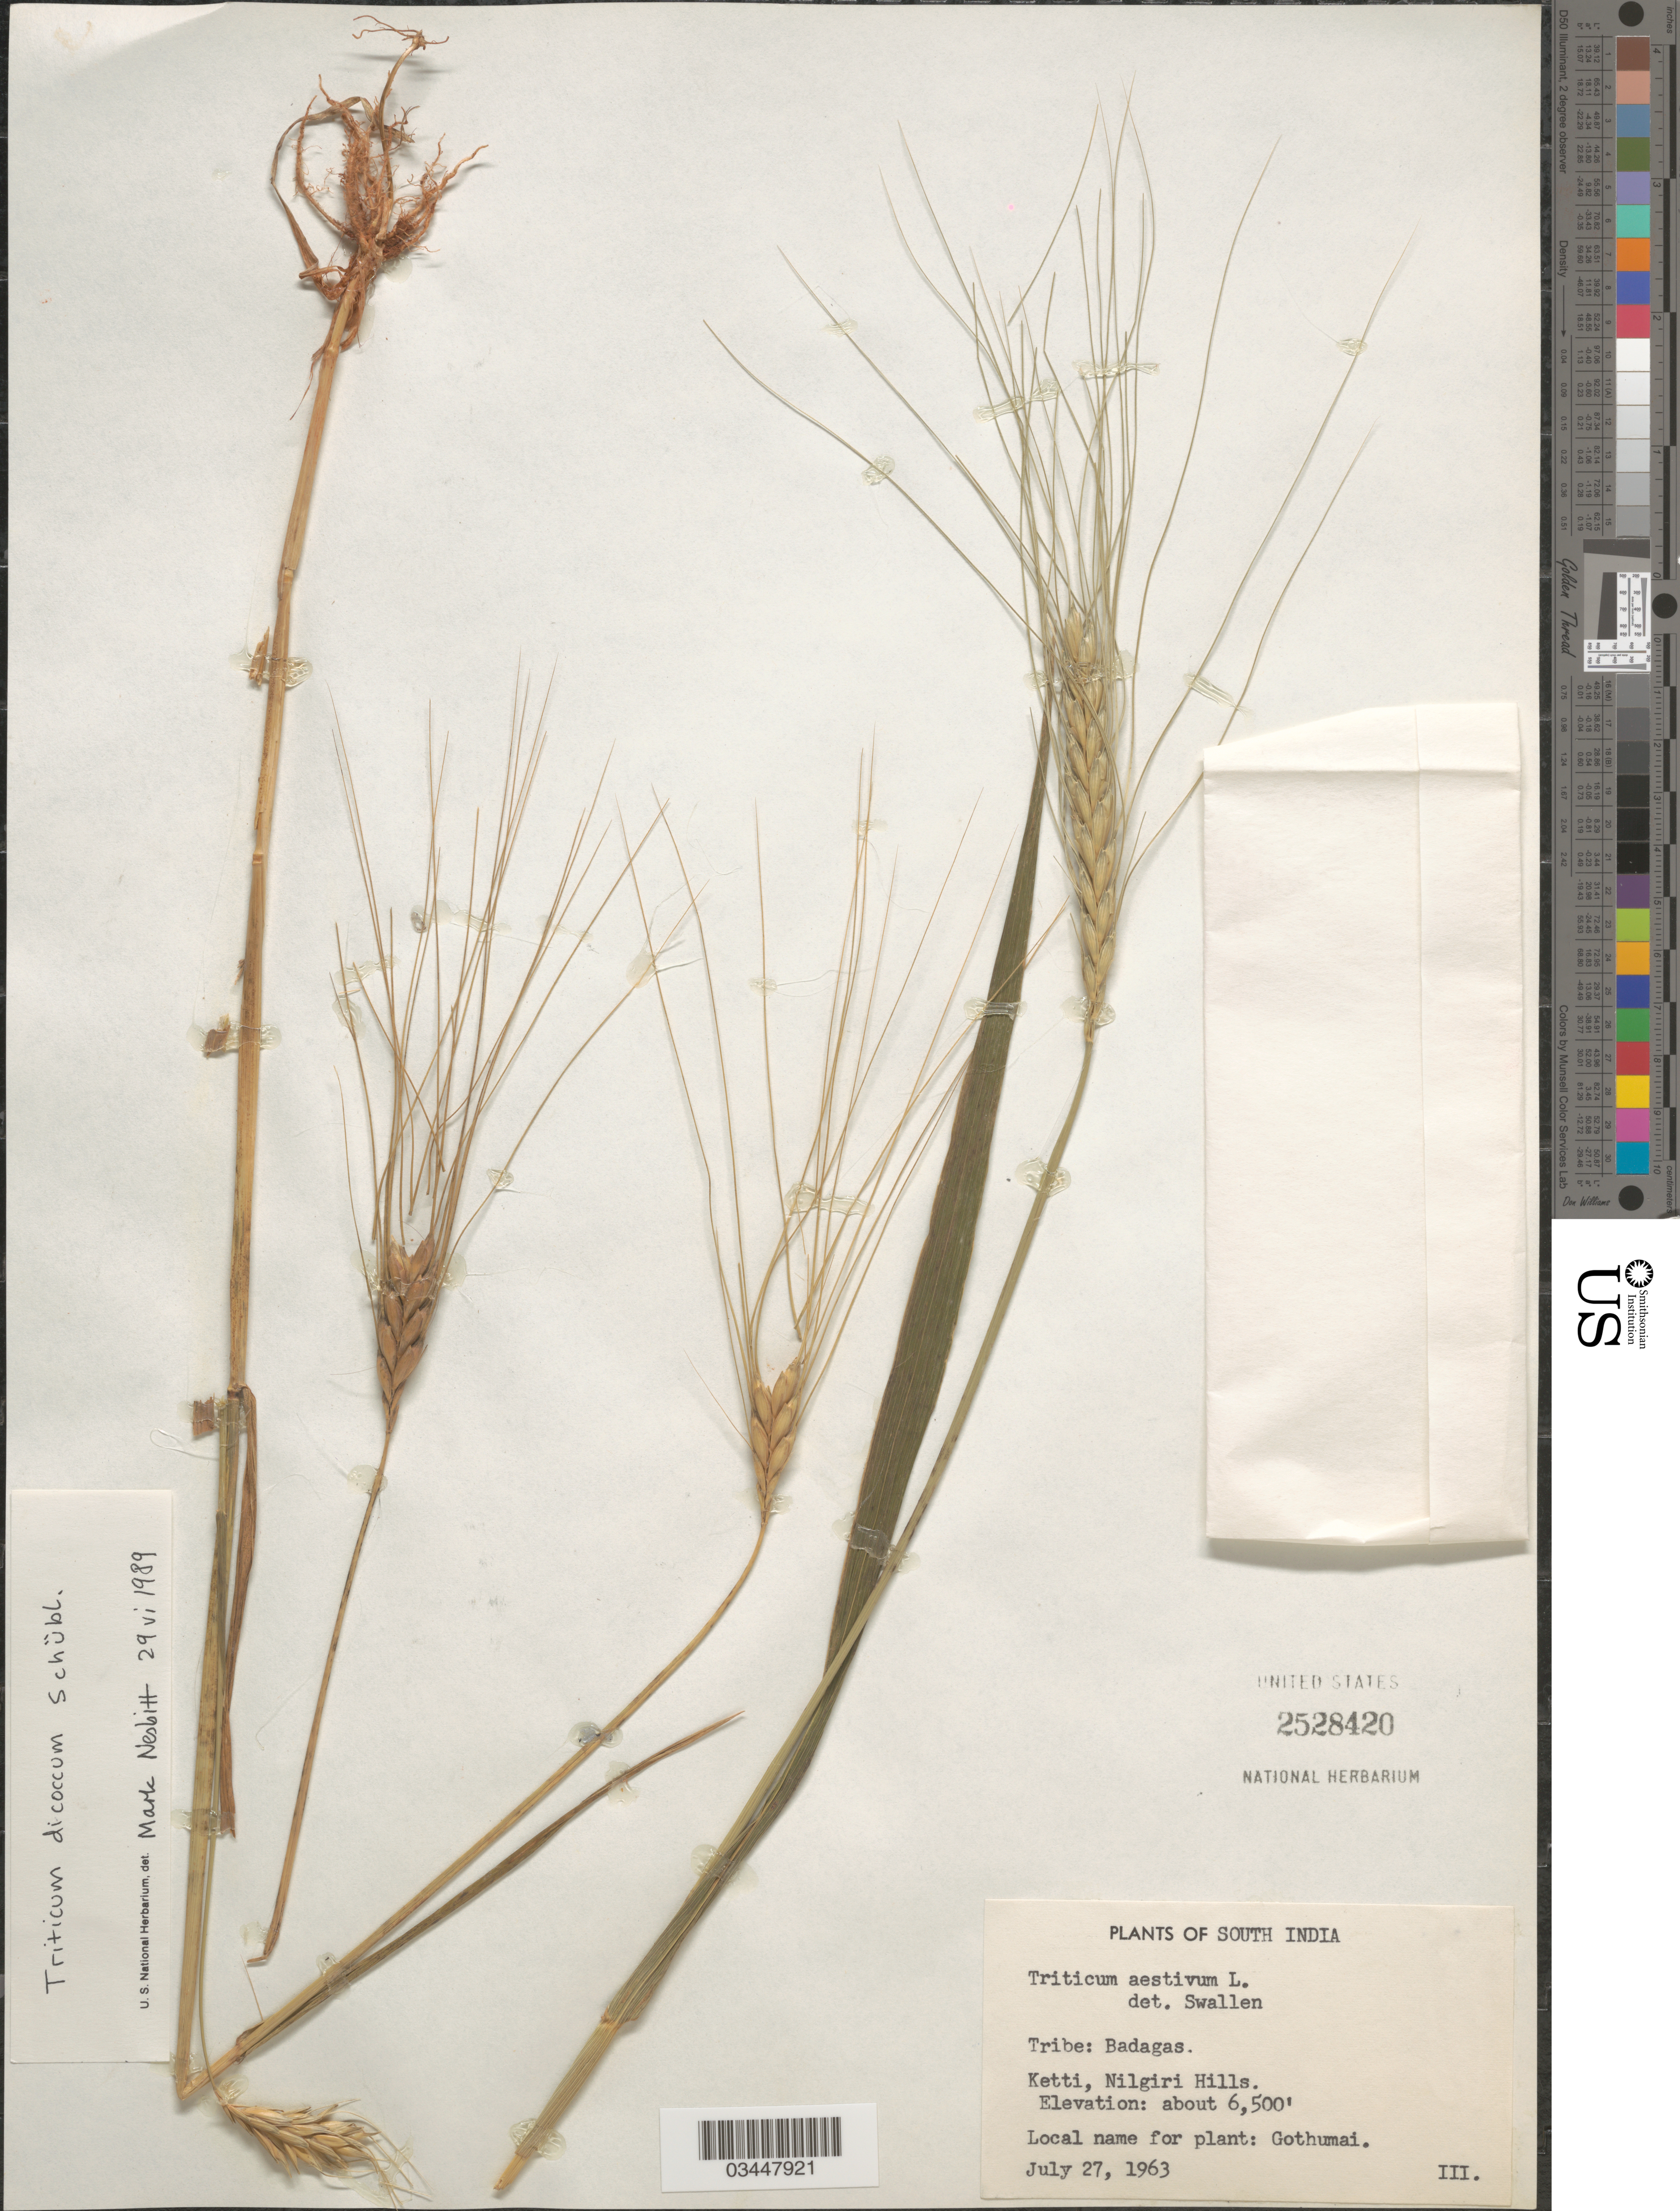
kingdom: Plantae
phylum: Tracheophyta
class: Liliopsida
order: Poales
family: Poaceae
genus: Triticum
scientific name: Triticum dicoccum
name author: Schrank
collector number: III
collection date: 1963-07-27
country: India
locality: South India. Ketti, Nilgiri Hills.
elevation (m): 1981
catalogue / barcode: US 2528420